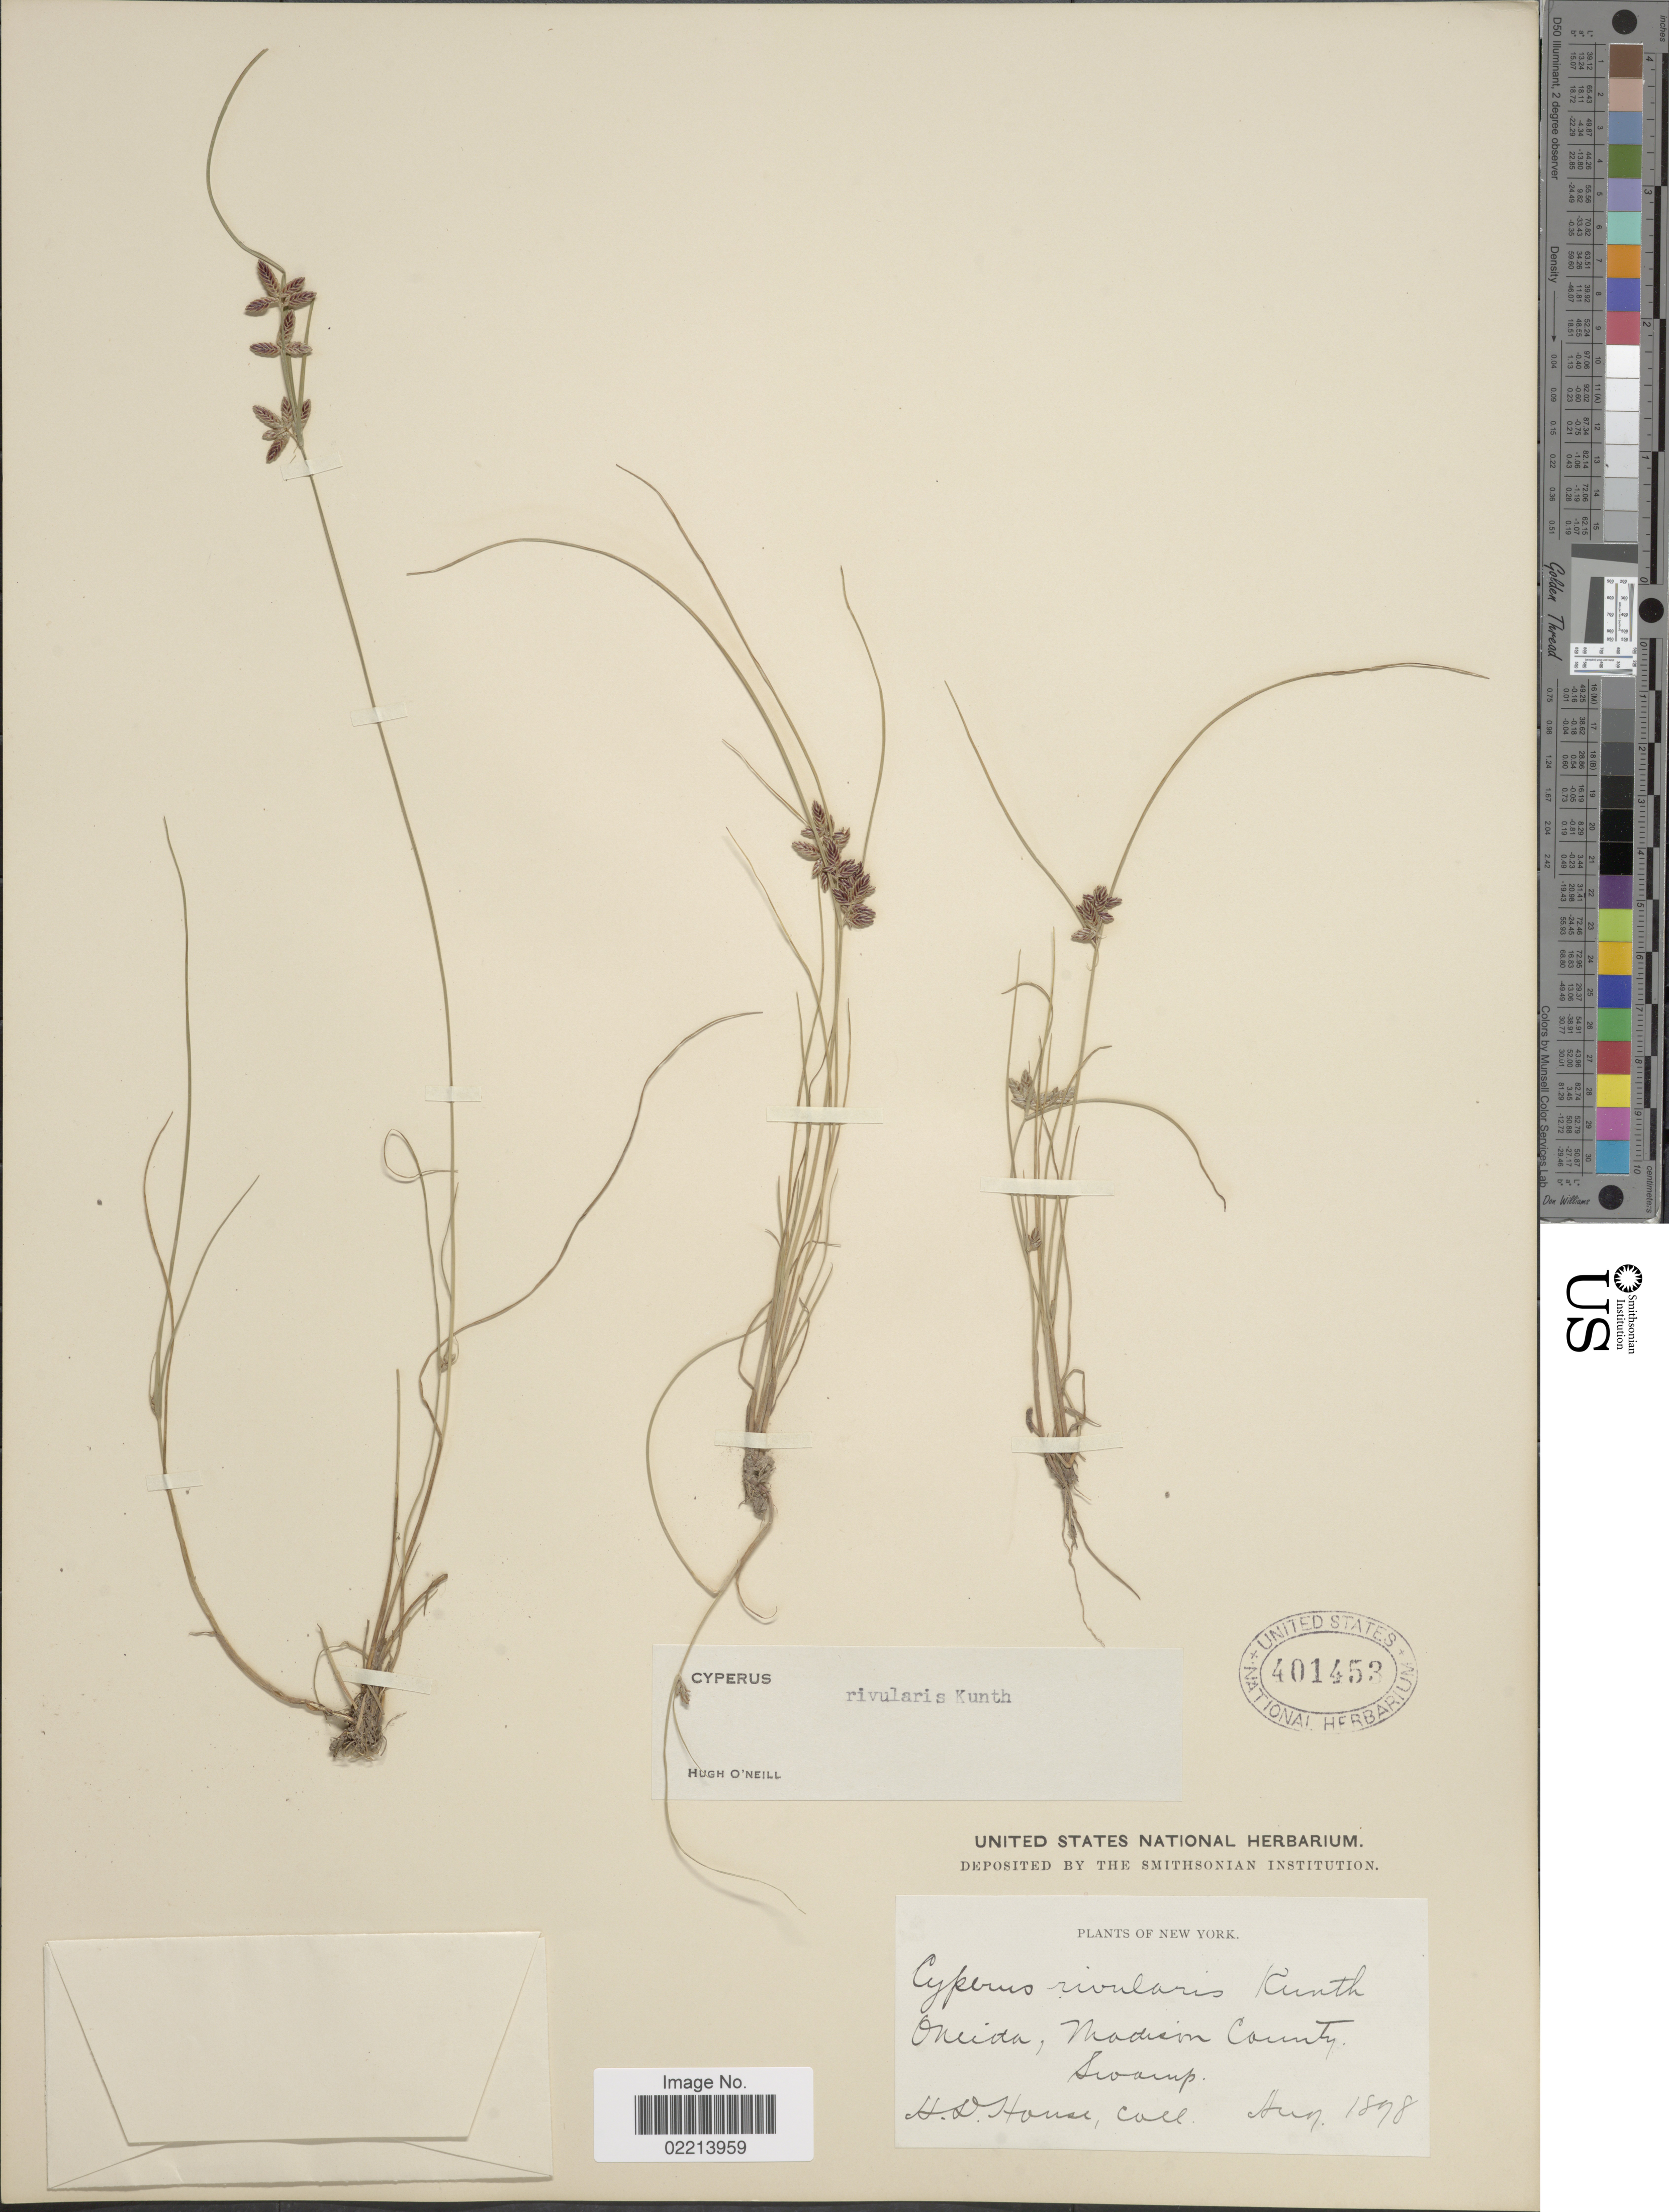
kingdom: Plantae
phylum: Tracheophyta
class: Liliopsida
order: Poales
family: Cyperaceae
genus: Cyperus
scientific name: Cyperus bipartitus Torr.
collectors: H. D. House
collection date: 1898-08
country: United States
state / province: New York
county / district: Oneida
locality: Oneida, Madison County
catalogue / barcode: US 401453